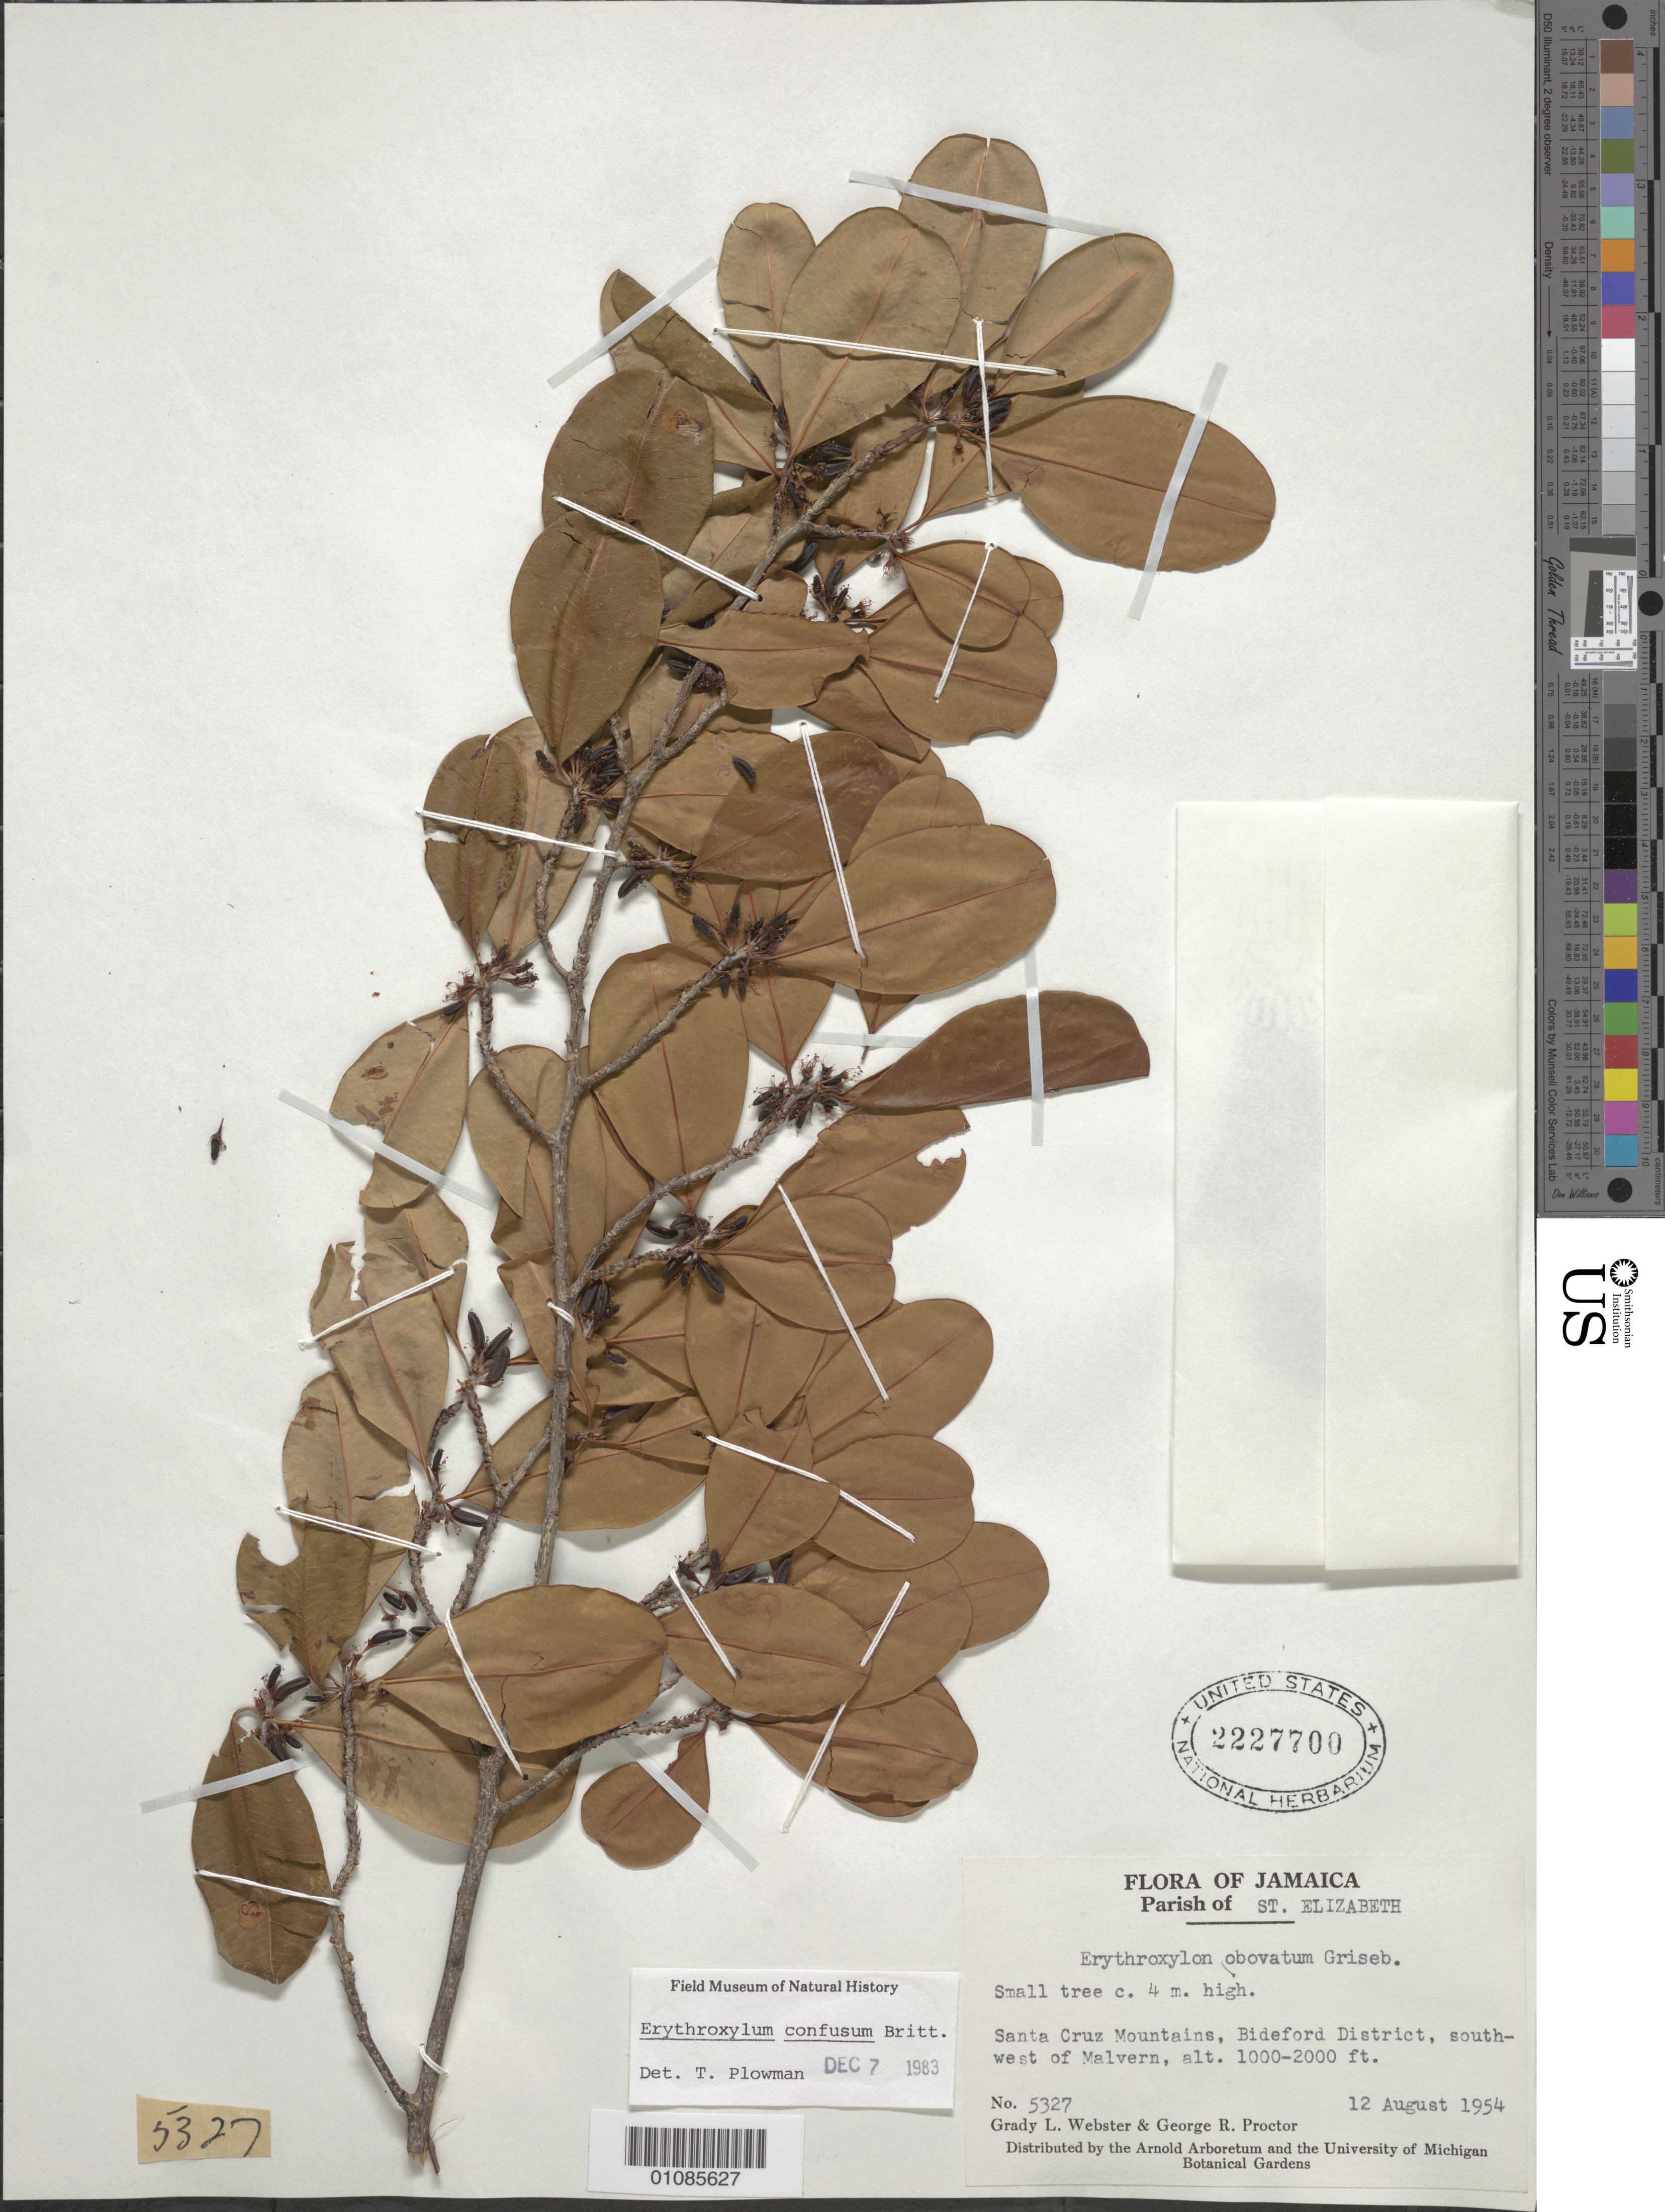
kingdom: Plantae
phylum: Tracheophyta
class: Magnoliopsida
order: Malpighiales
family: Erythroxylaceae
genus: Erythroxylum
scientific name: Erythroxylum confusum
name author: Britton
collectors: G. L. Webster & G. R. Proctor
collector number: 5327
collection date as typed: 12 Aug 1954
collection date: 1954-08-12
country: Jamaica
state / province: Saint Elizabeth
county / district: Bideford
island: Jamaica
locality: SW of Malvern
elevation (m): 305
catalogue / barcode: US 2227700